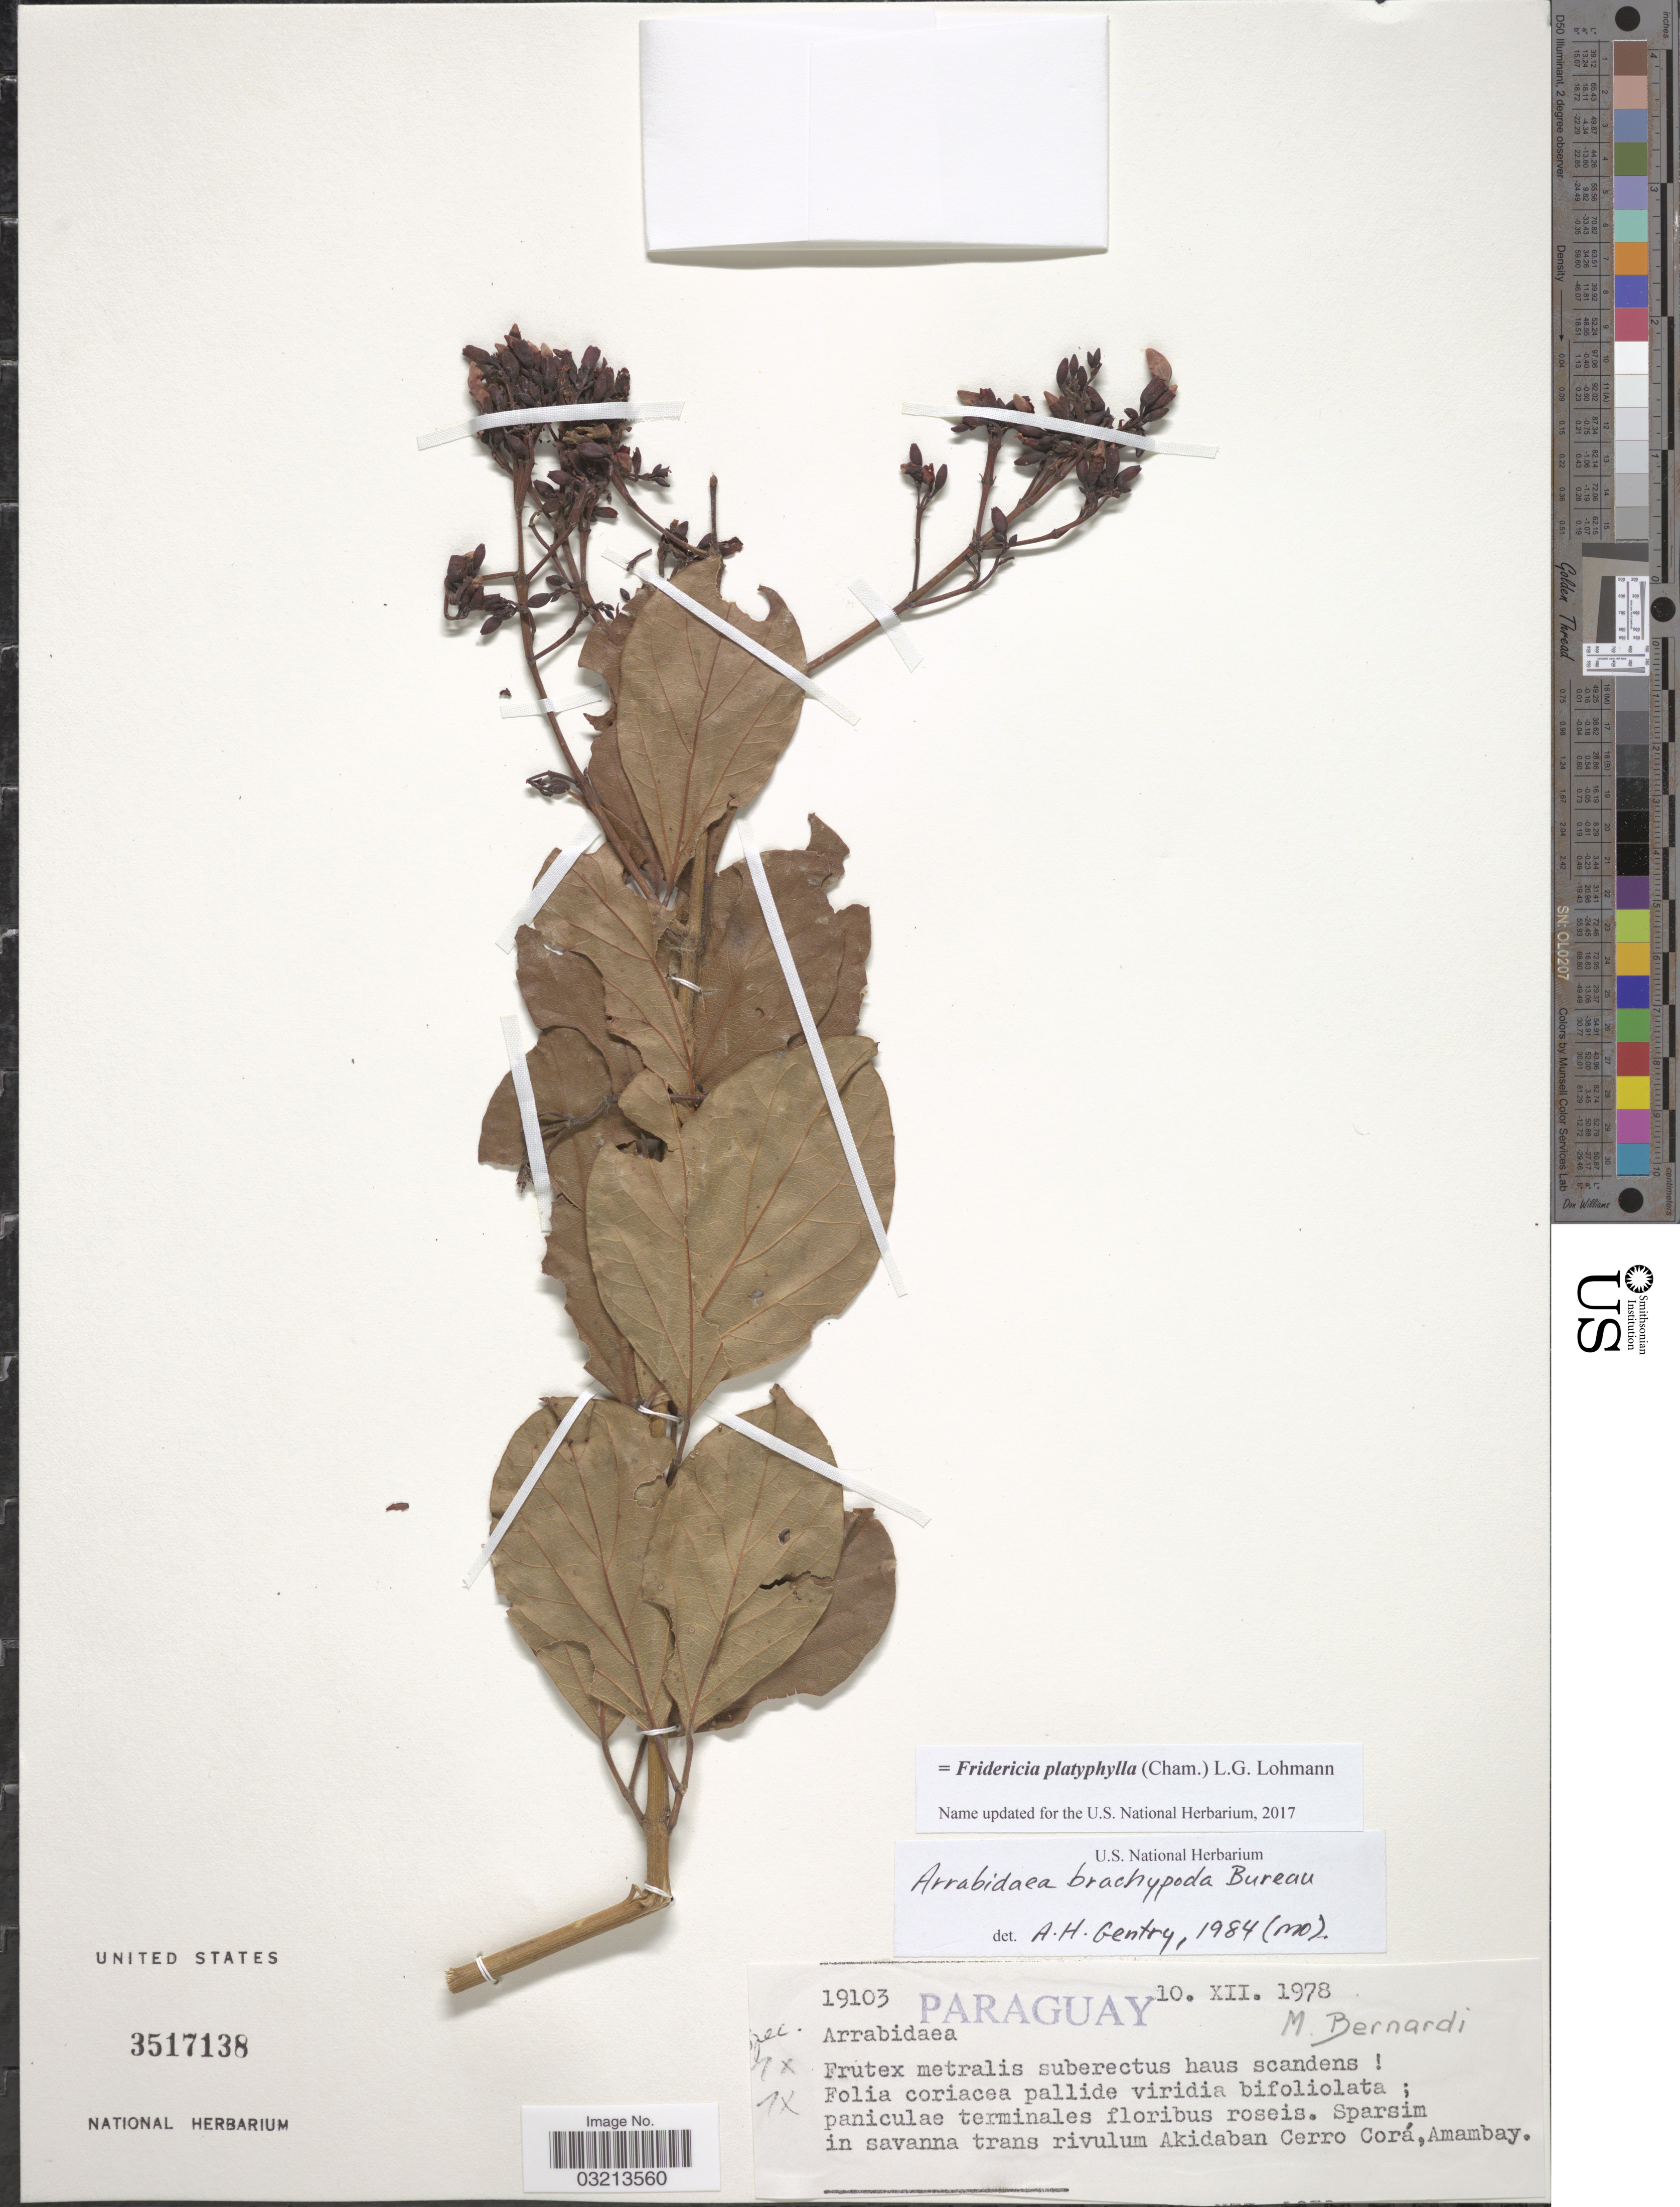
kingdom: Plantae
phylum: Tracheophyta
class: Magnoliopsida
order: Lamiales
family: Bignoniaceae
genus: Fridericia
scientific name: Fridericia platyphylla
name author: (Cham.) L.G. Lohmann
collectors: M. Bernardi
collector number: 19103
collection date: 1978-12-10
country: Paraguay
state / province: Amambay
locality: In savanna trans rivulum Akidaban Cerro Corá.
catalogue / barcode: US 3517138